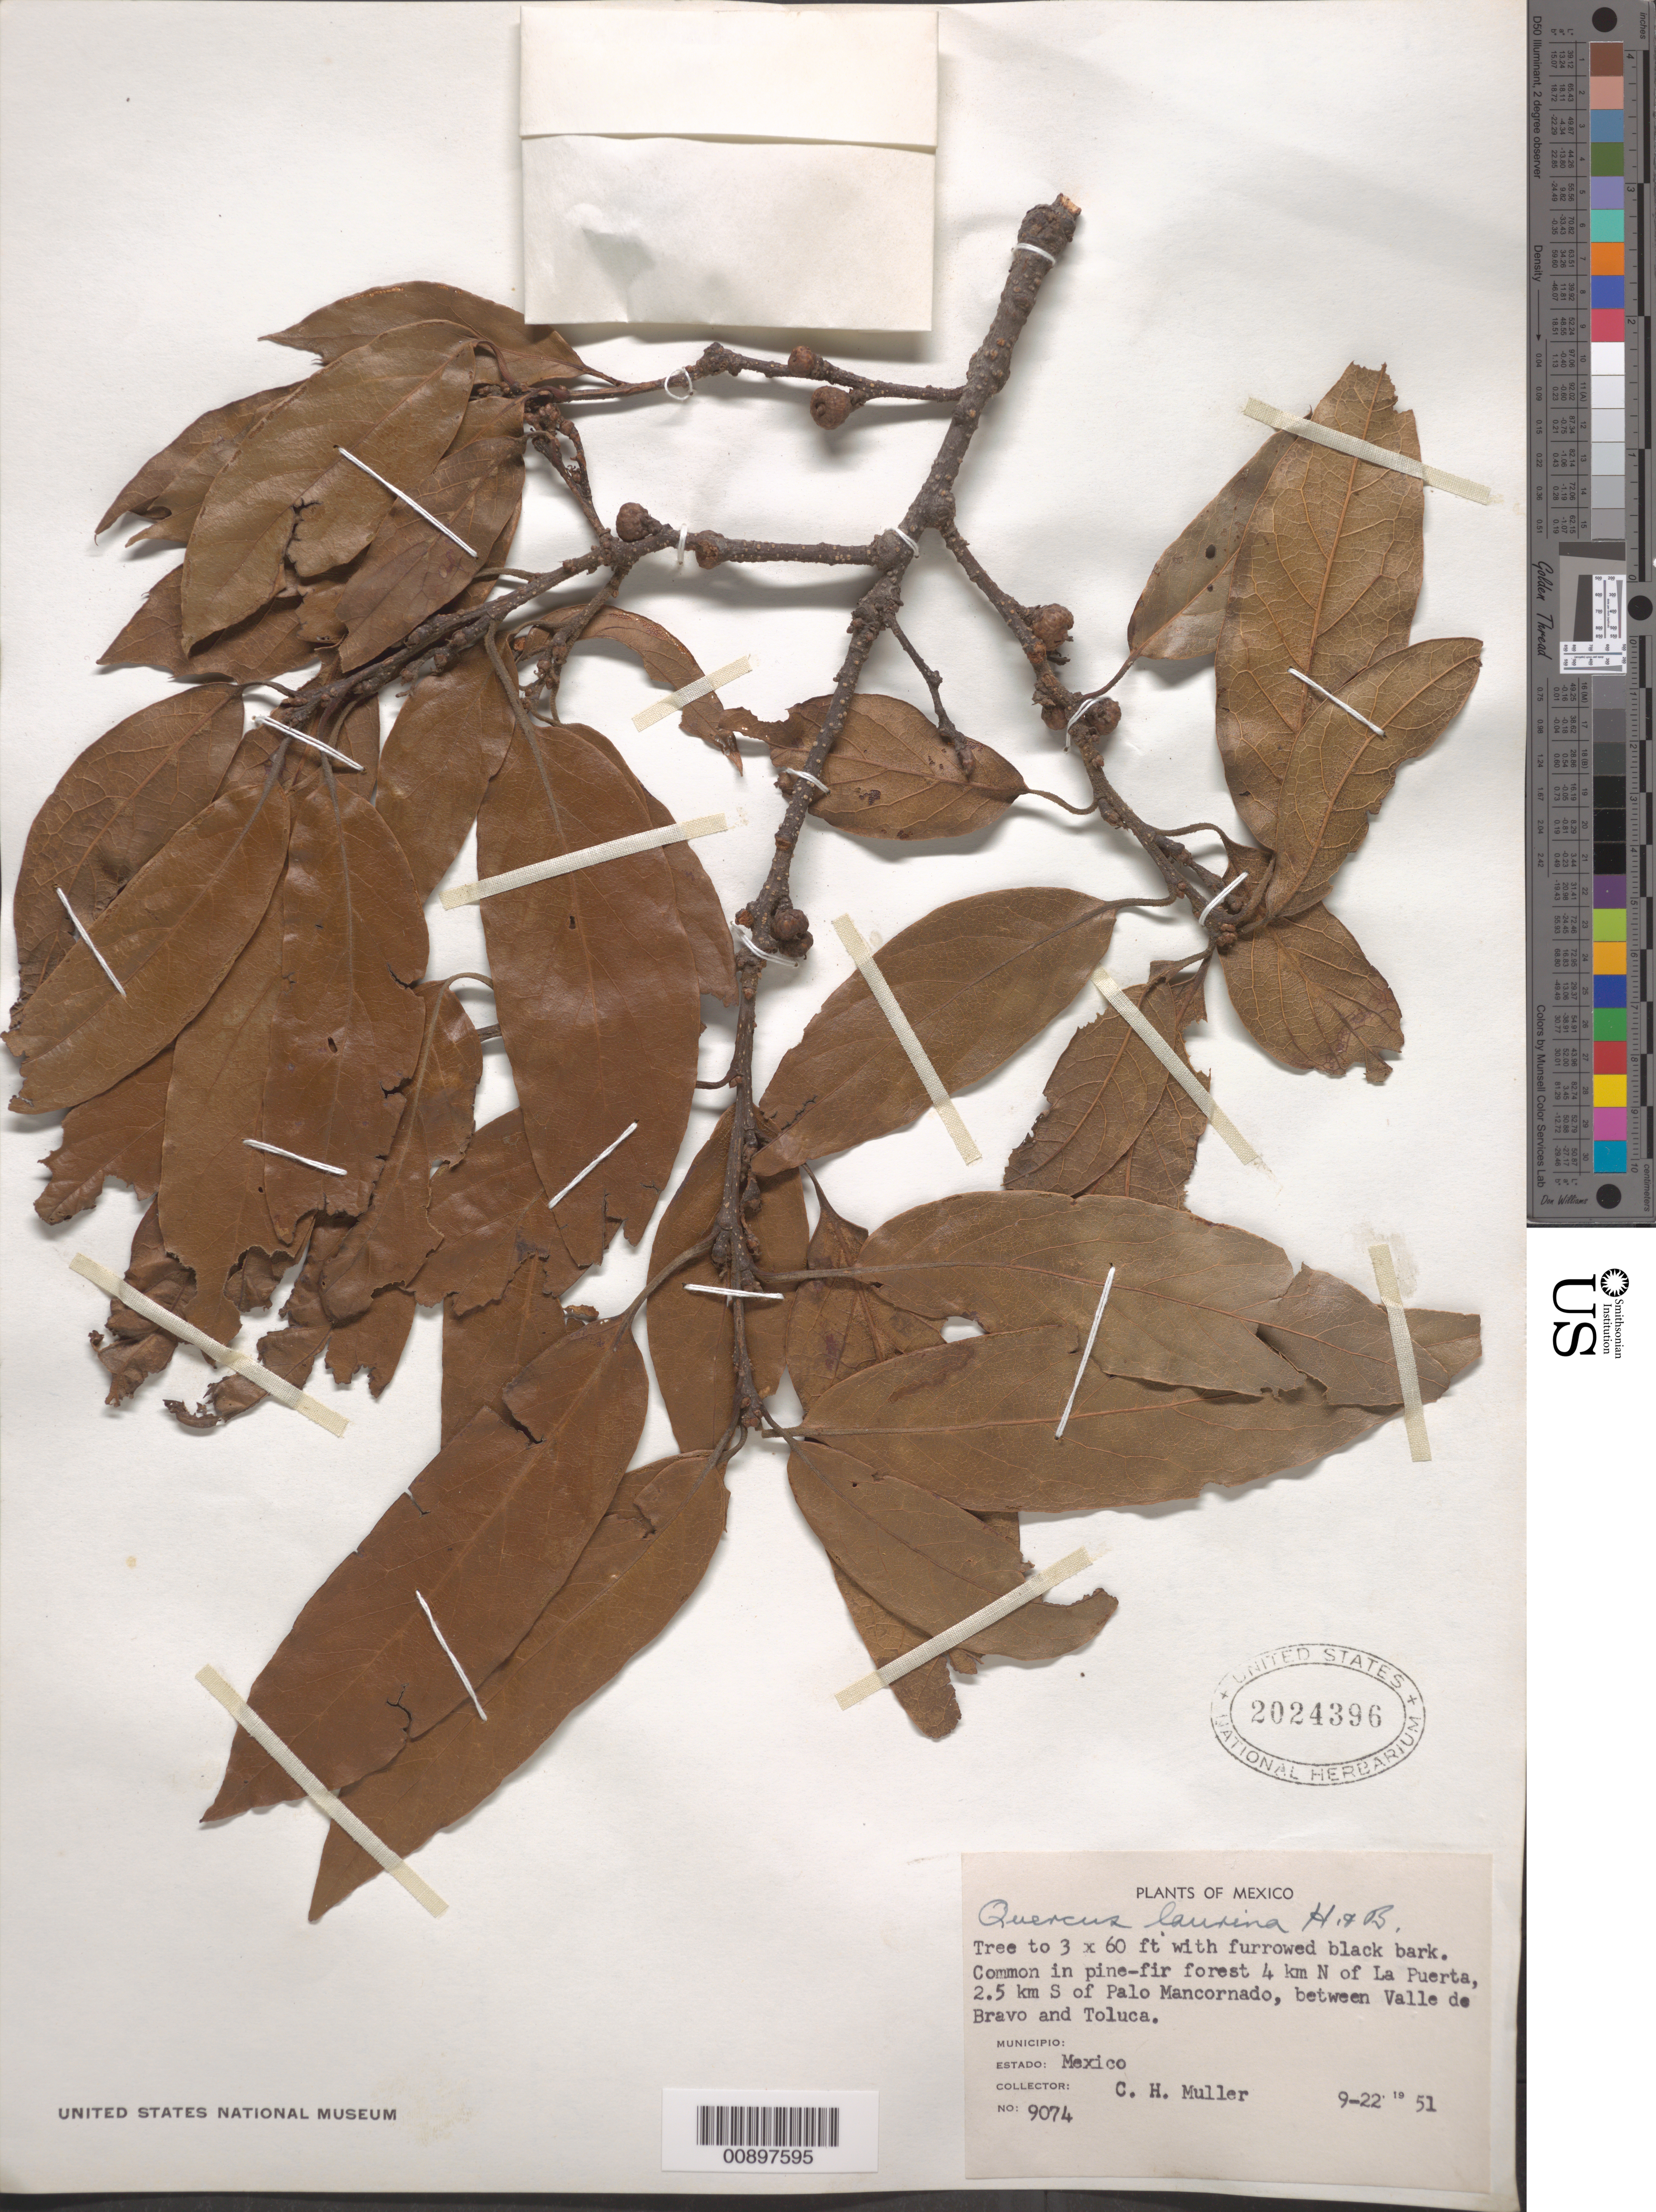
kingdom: Plantae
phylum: Tracheophyta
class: Magnoliopsida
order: Fagales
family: Fagaceae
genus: Quercus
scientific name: Quercus laurina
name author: Humb. & Bonpl.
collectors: C. H. Muller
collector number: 9074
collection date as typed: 22 Sep 1951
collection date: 1951-09-22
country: Mexico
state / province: México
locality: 4 km N of La Puerta, 2.5 km S of Palo Mancornado, between Valle de Bravo and Toluca.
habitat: Common in pine-fir forest.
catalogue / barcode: US 2024396